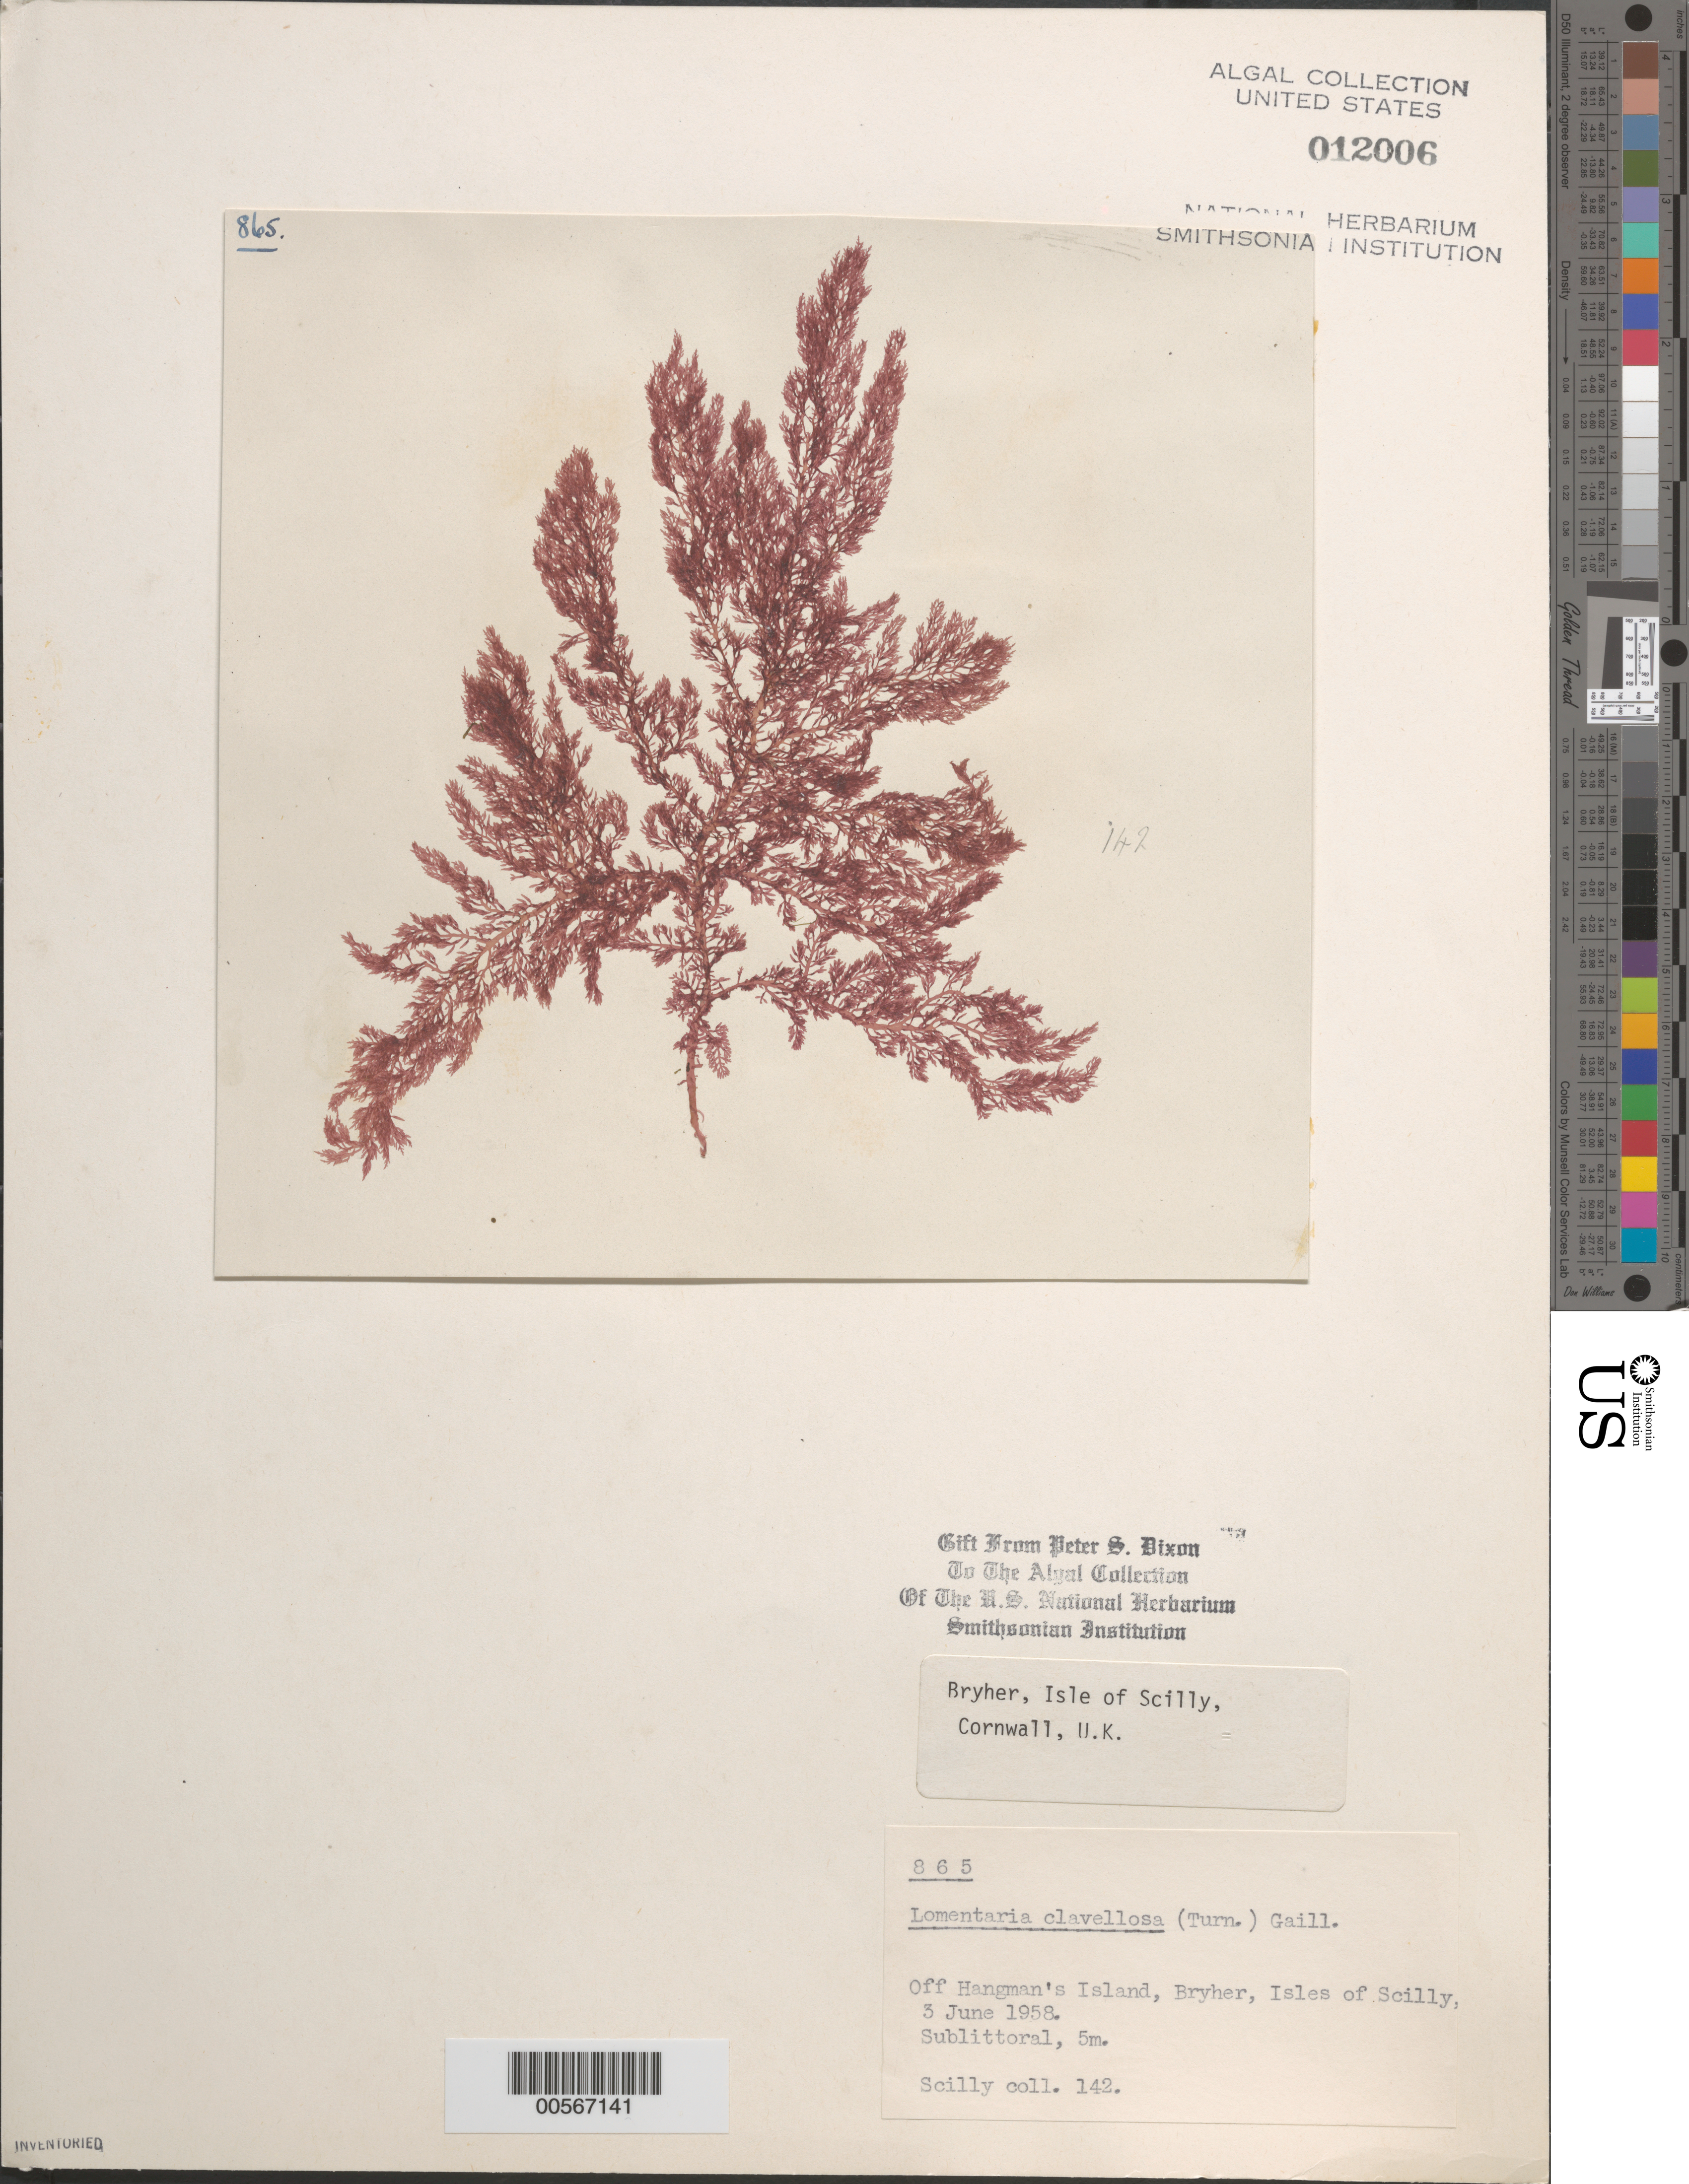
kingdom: Plantae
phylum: Rhodophyta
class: Florideophyceae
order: Rhodymeniales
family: Lomentariaceae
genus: Lomentaria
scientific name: Lomentaria clavellosa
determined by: Dixon, P. S.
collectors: P. S. Dixon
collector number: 142 & PSD 865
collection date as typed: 03 Jun 1958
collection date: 1958-06-03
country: United Kingdom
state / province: England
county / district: Council of the Isles of Scilly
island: Bryher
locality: Off Hangman's Island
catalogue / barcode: US 12006